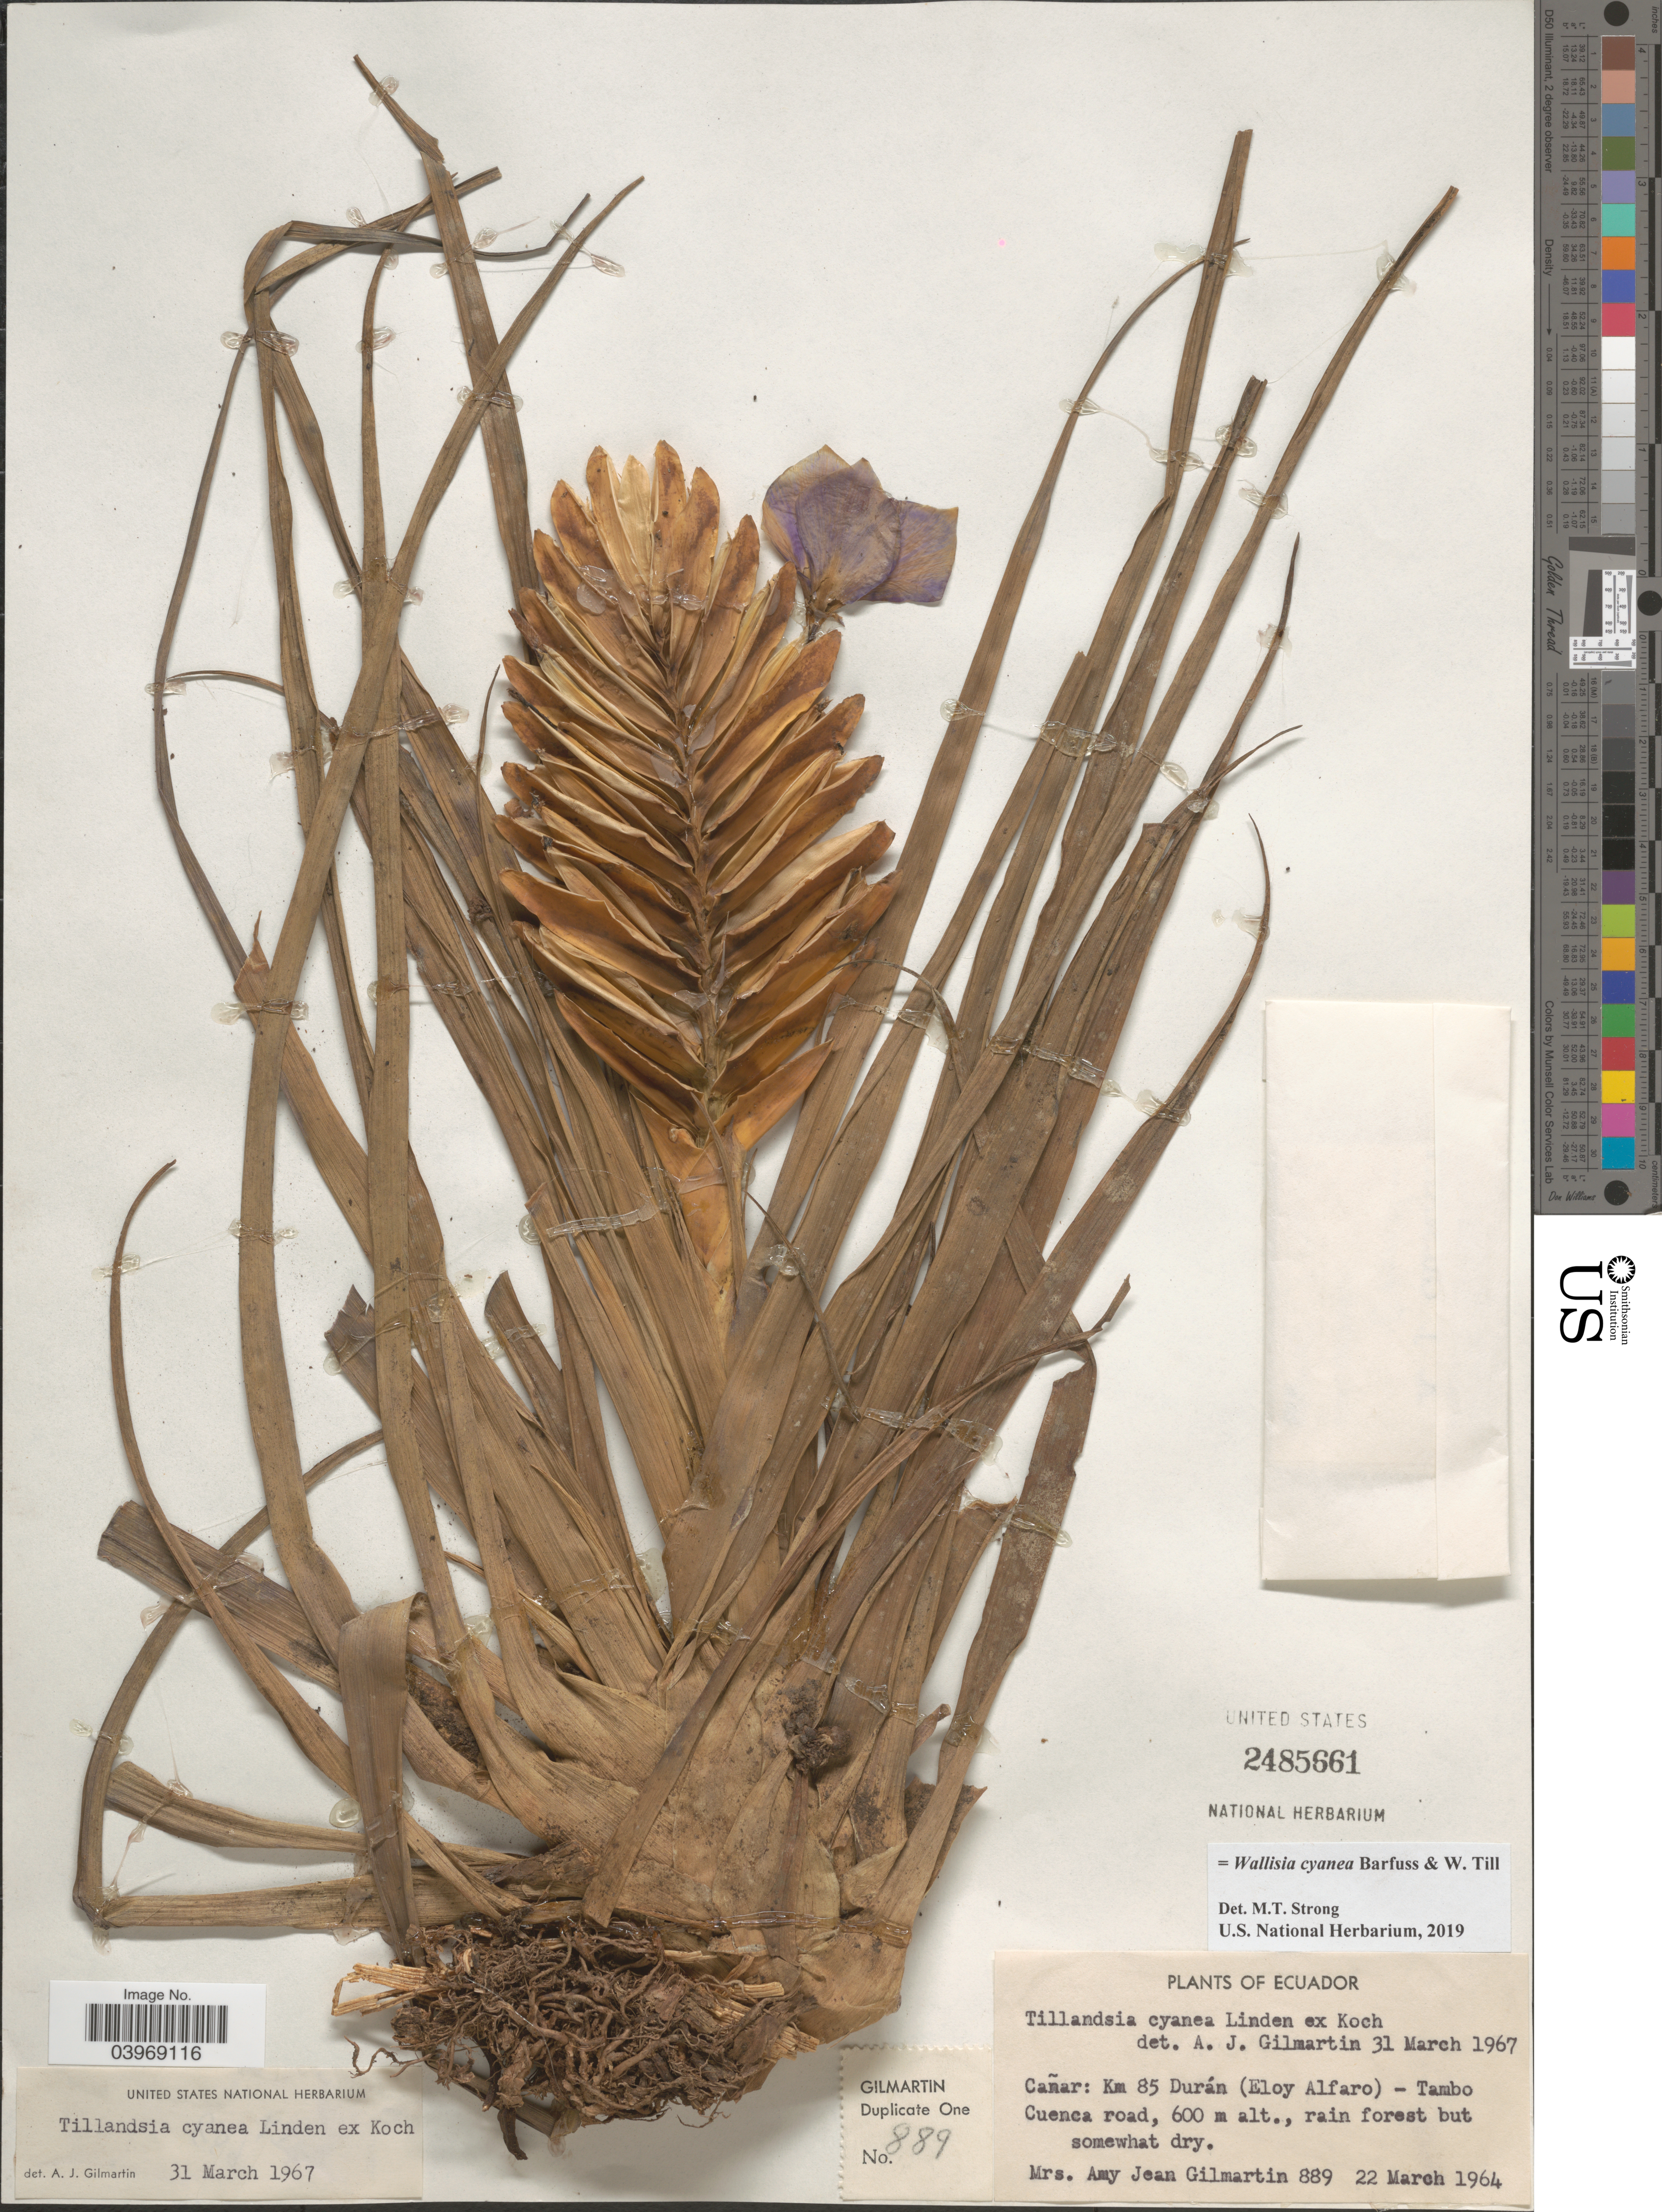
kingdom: Plantae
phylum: Tracheophyta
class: Liliopsida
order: Poales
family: Bromeliaceae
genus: Wallisia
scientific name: Wallisia cyanea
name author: Barfuss & W. Till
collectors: A. J. Gilmartin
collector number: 889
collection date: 1964-03-22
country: Ecuador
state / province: Cañar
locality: Km 85 Durán (Eloy Alfaro) - Tambo Cuenca road.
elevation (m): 600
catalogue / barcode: US 2485661